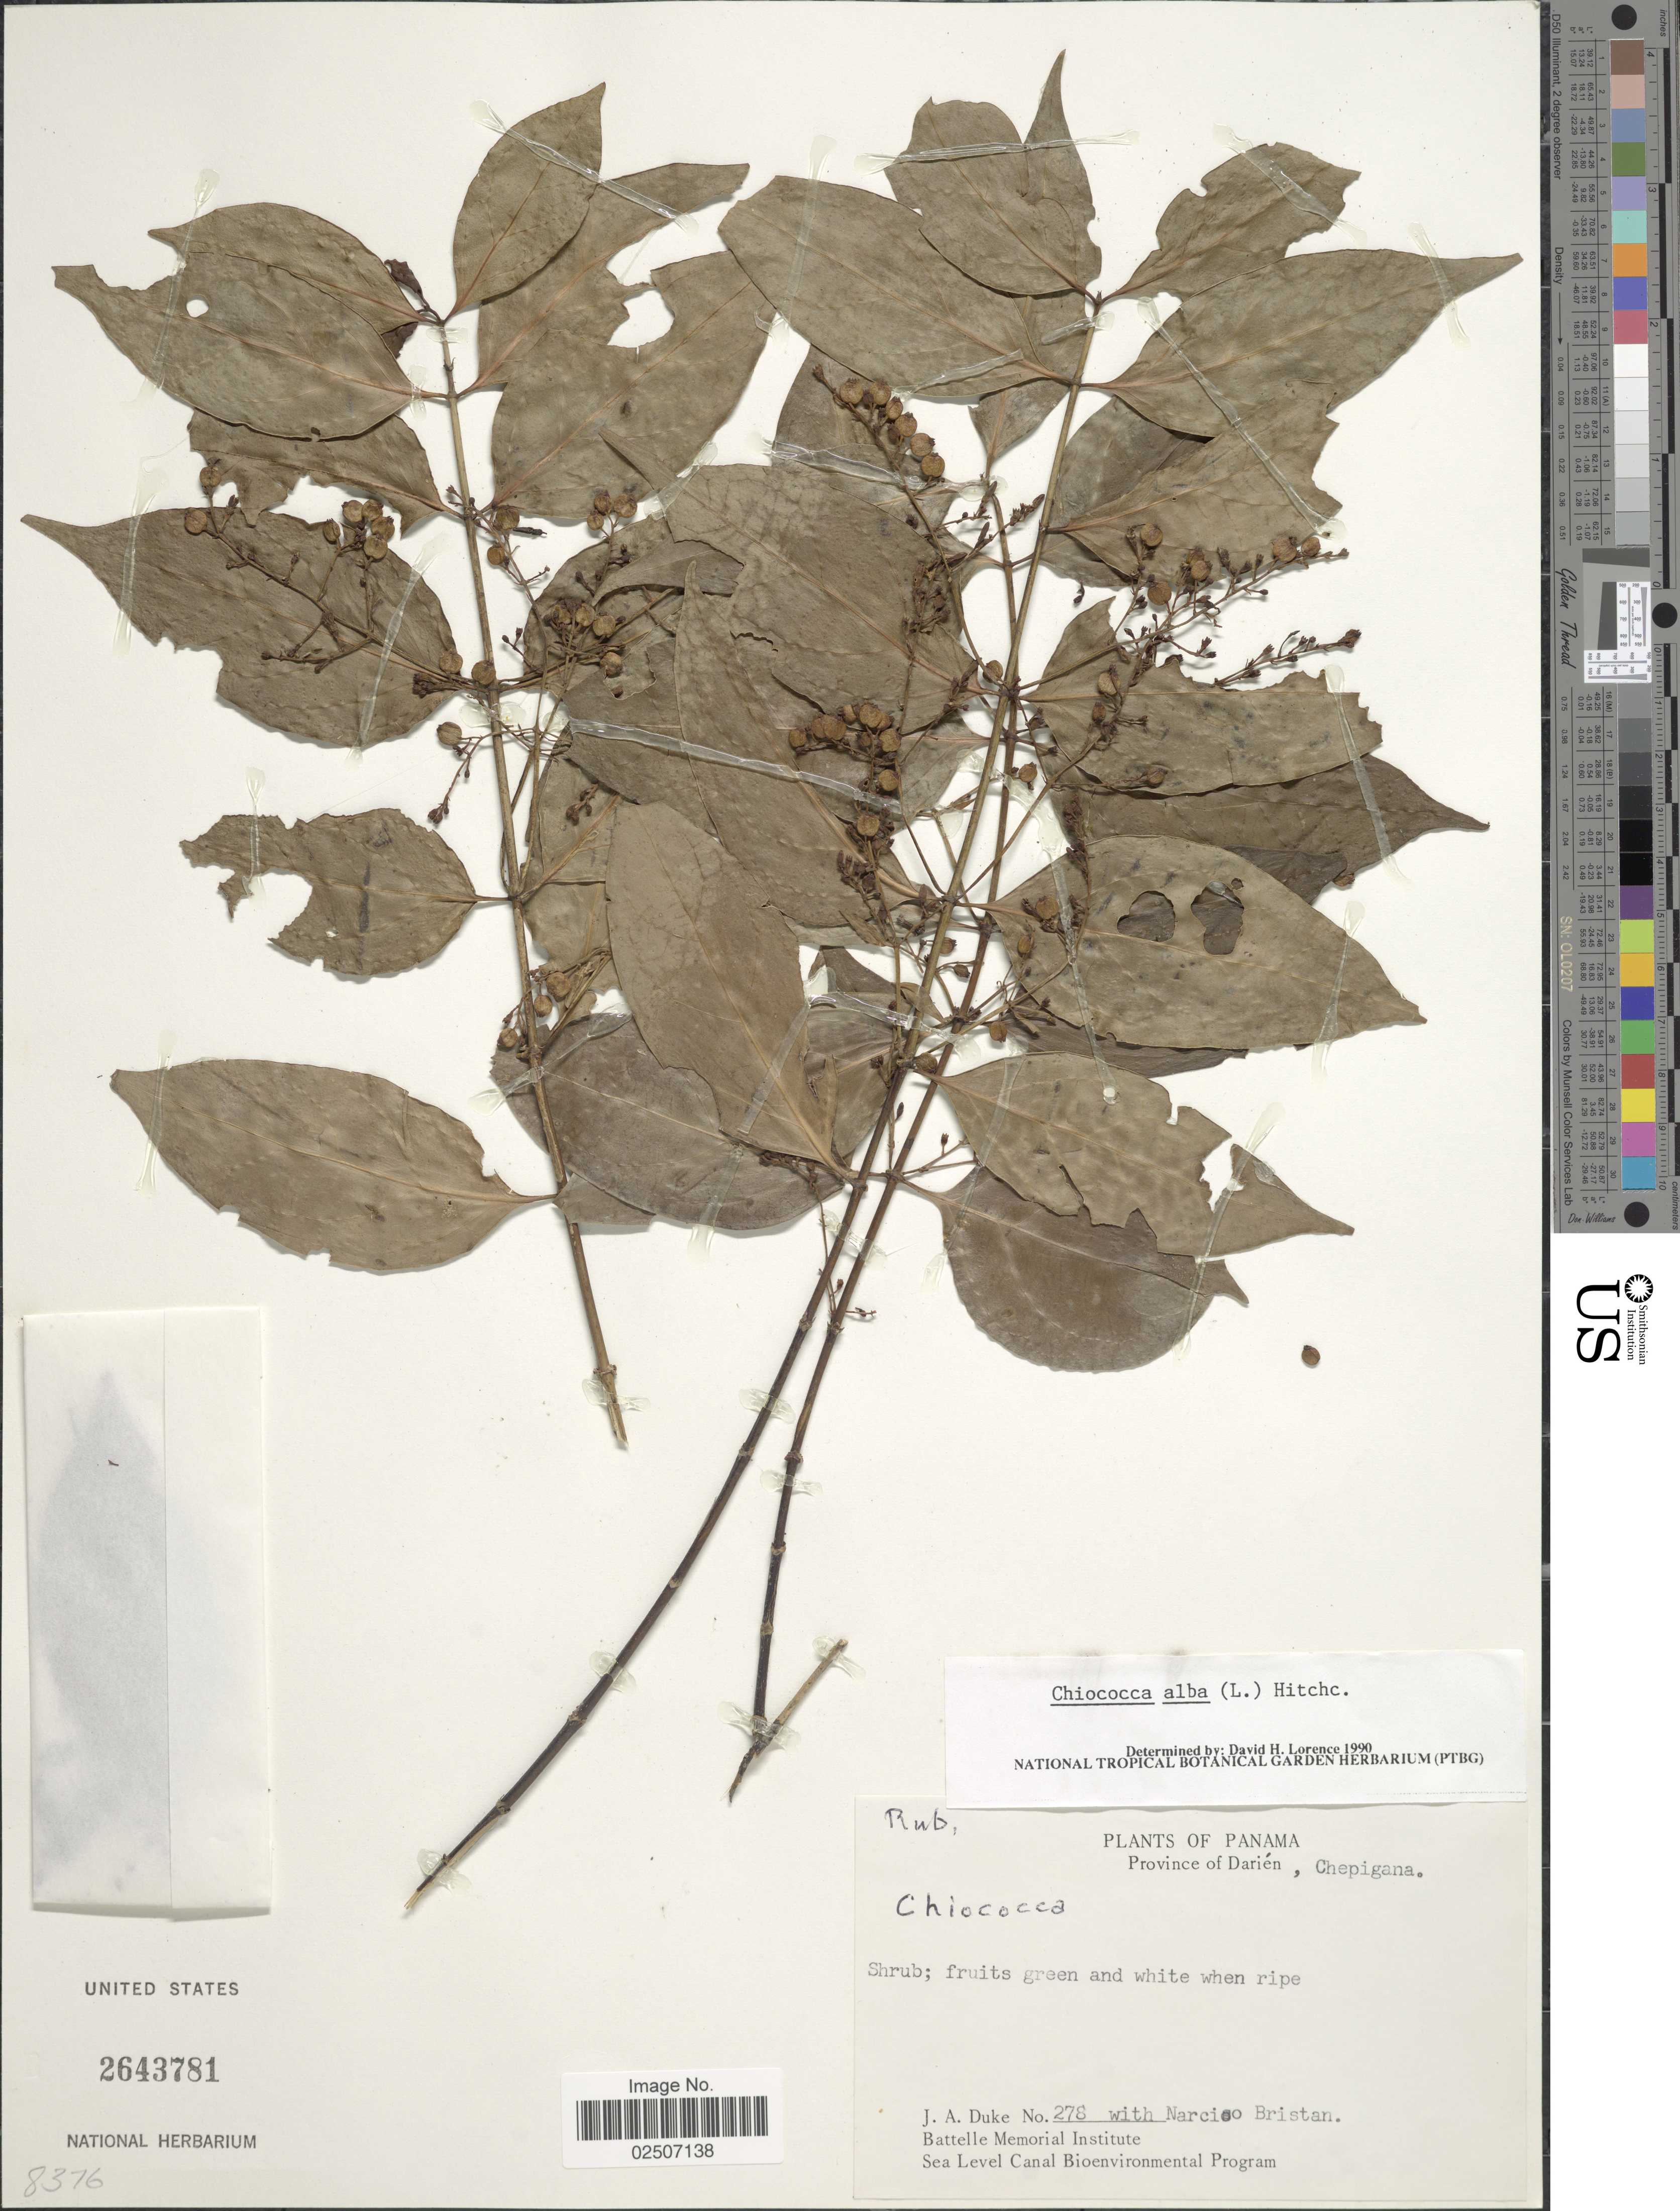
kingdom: Plantae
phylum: Tracheophyta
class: Magnoliopsida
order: Gentianales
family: Rubiaceae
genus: Chiococca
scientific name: Chiococca alba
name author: (L.) Hitchc.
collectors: J. A. Duke & N. Bristan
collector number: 278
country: Panama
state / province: Darién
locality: Province of Darien, Chepigana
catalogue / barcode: US 2643781